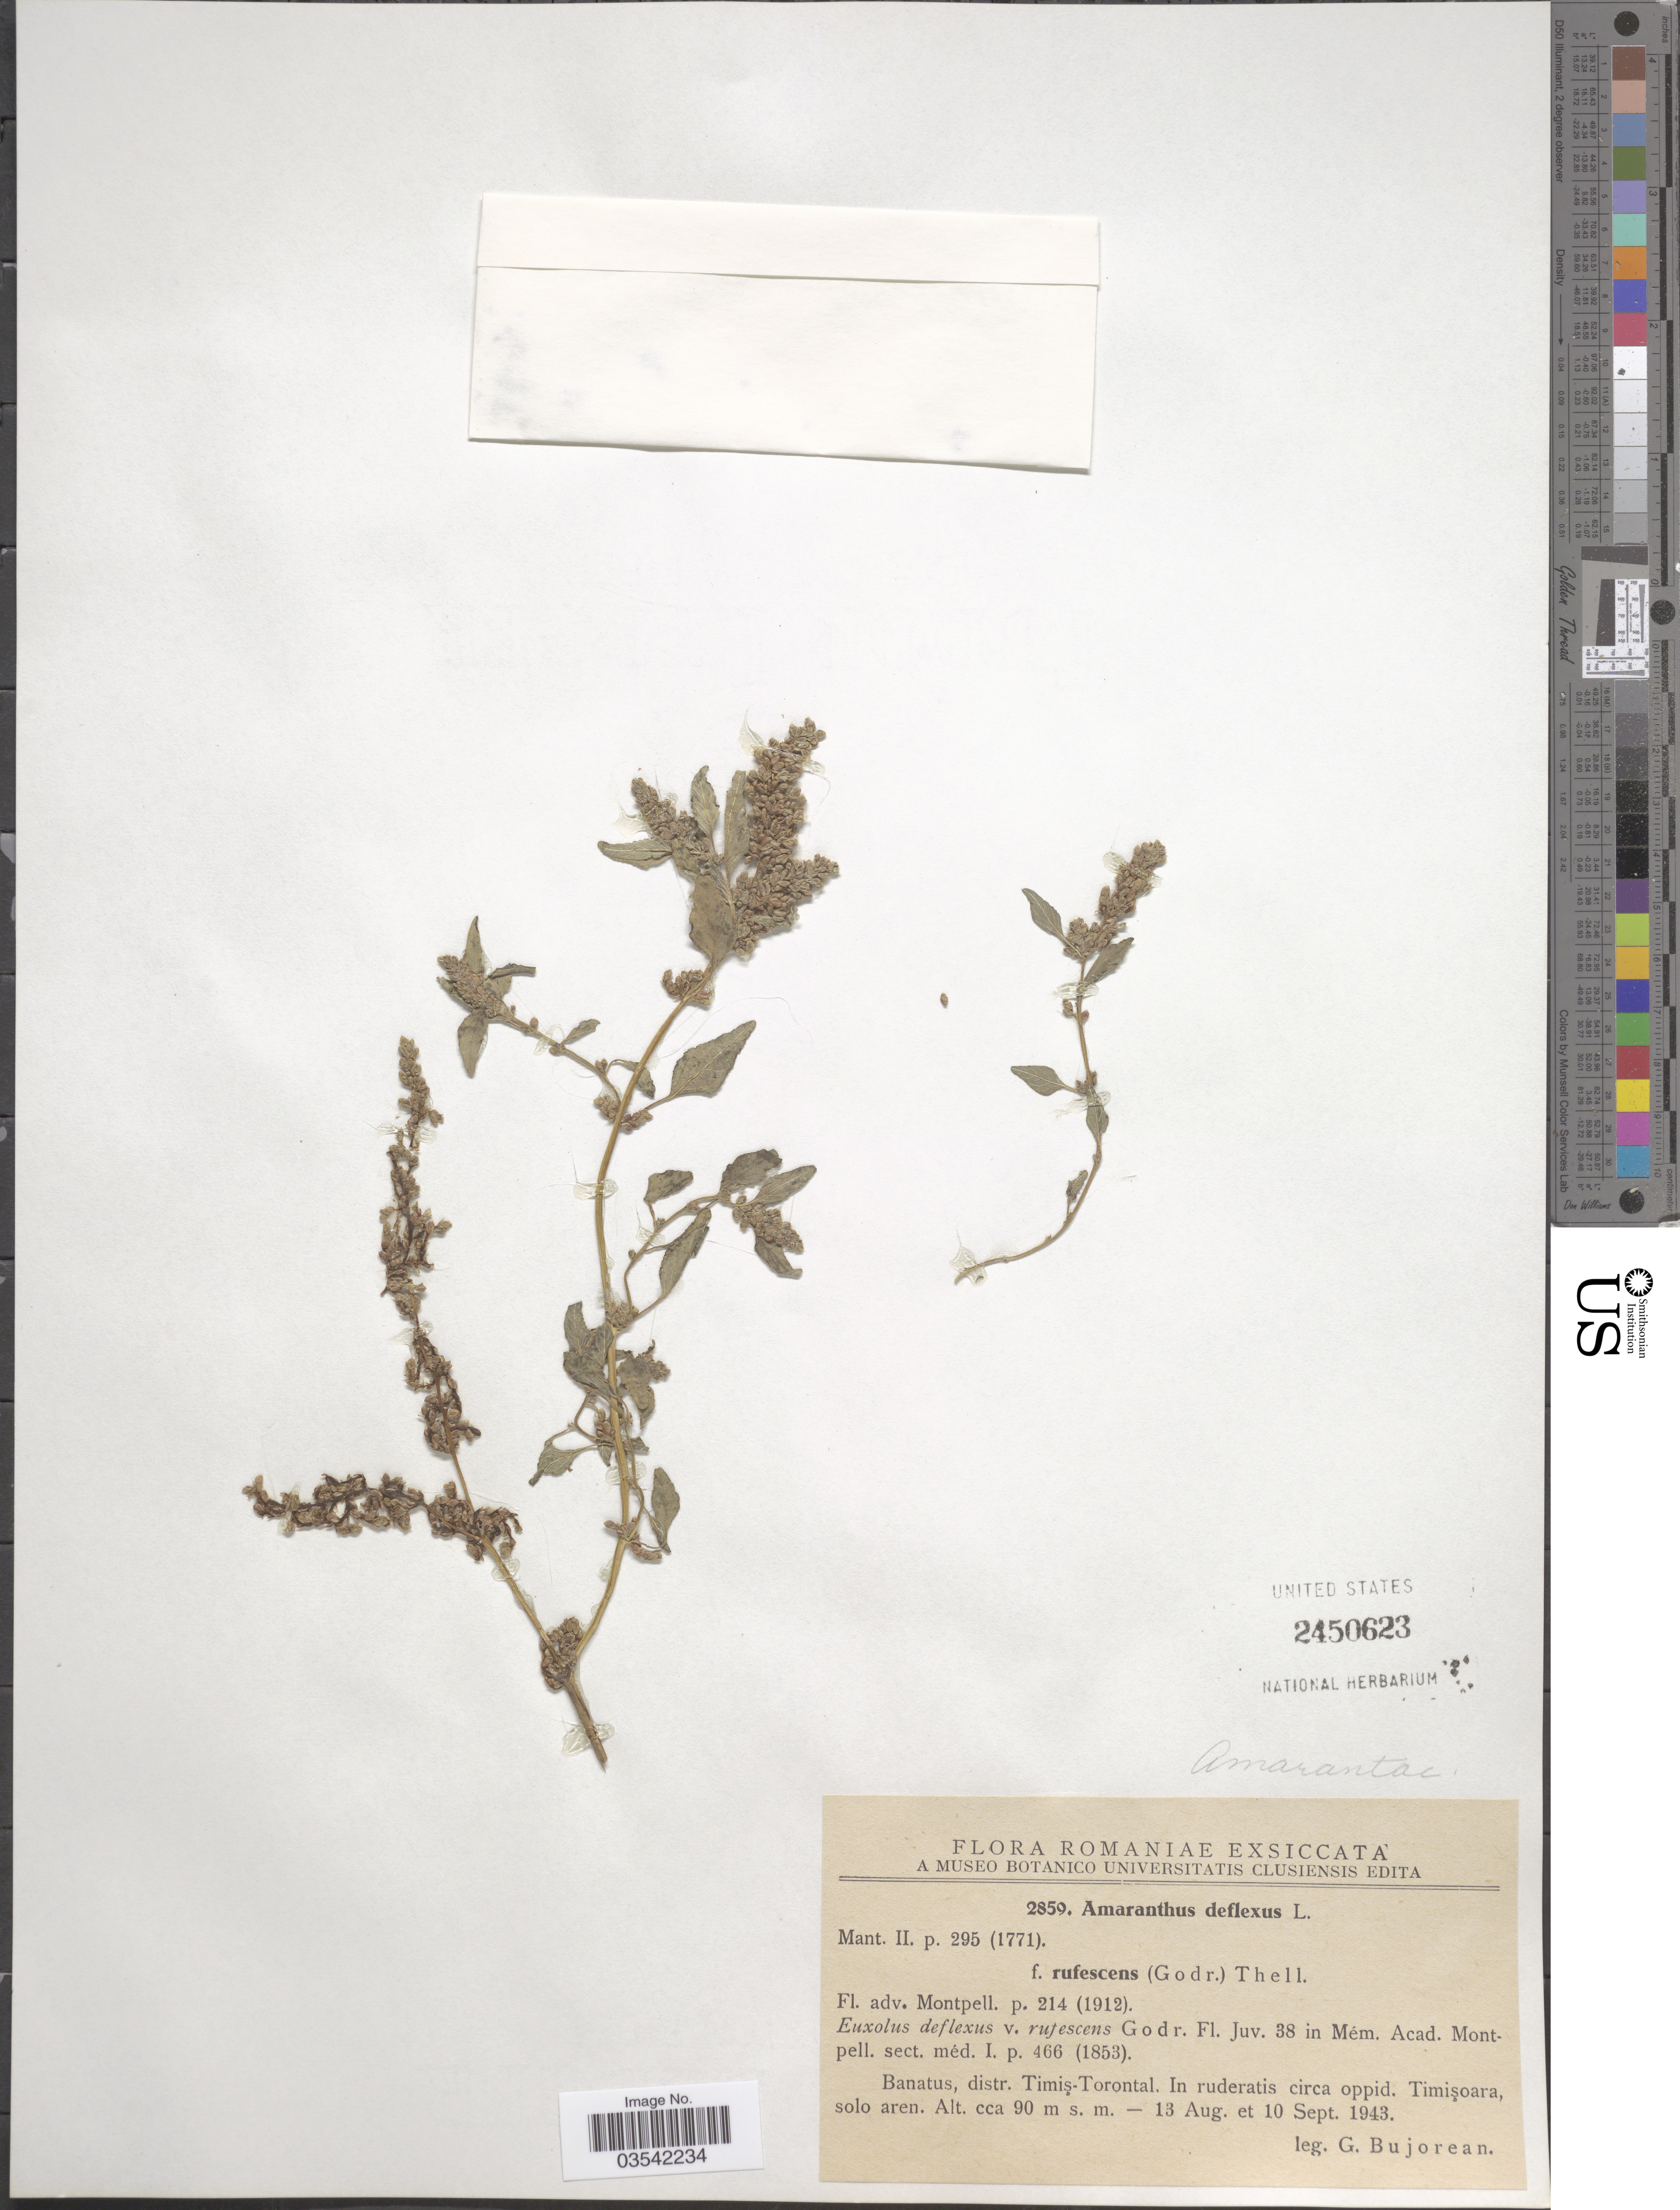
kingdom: Plantae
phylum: Tracheophyta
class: Magnoliopsida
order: Caryophyllales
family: Amaranthaceae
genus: Amaranthus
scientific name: Amaranthus deflexus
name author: L.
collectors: G. Bujorean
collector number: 2859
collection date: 1943-08-13/1943-09-10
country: Romania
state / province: Timis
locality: Banatus, distr. Timis-Torontal. In ruderatis circa oppid. Timisoara, solo aren.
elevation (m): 90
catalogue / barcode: US 2450623